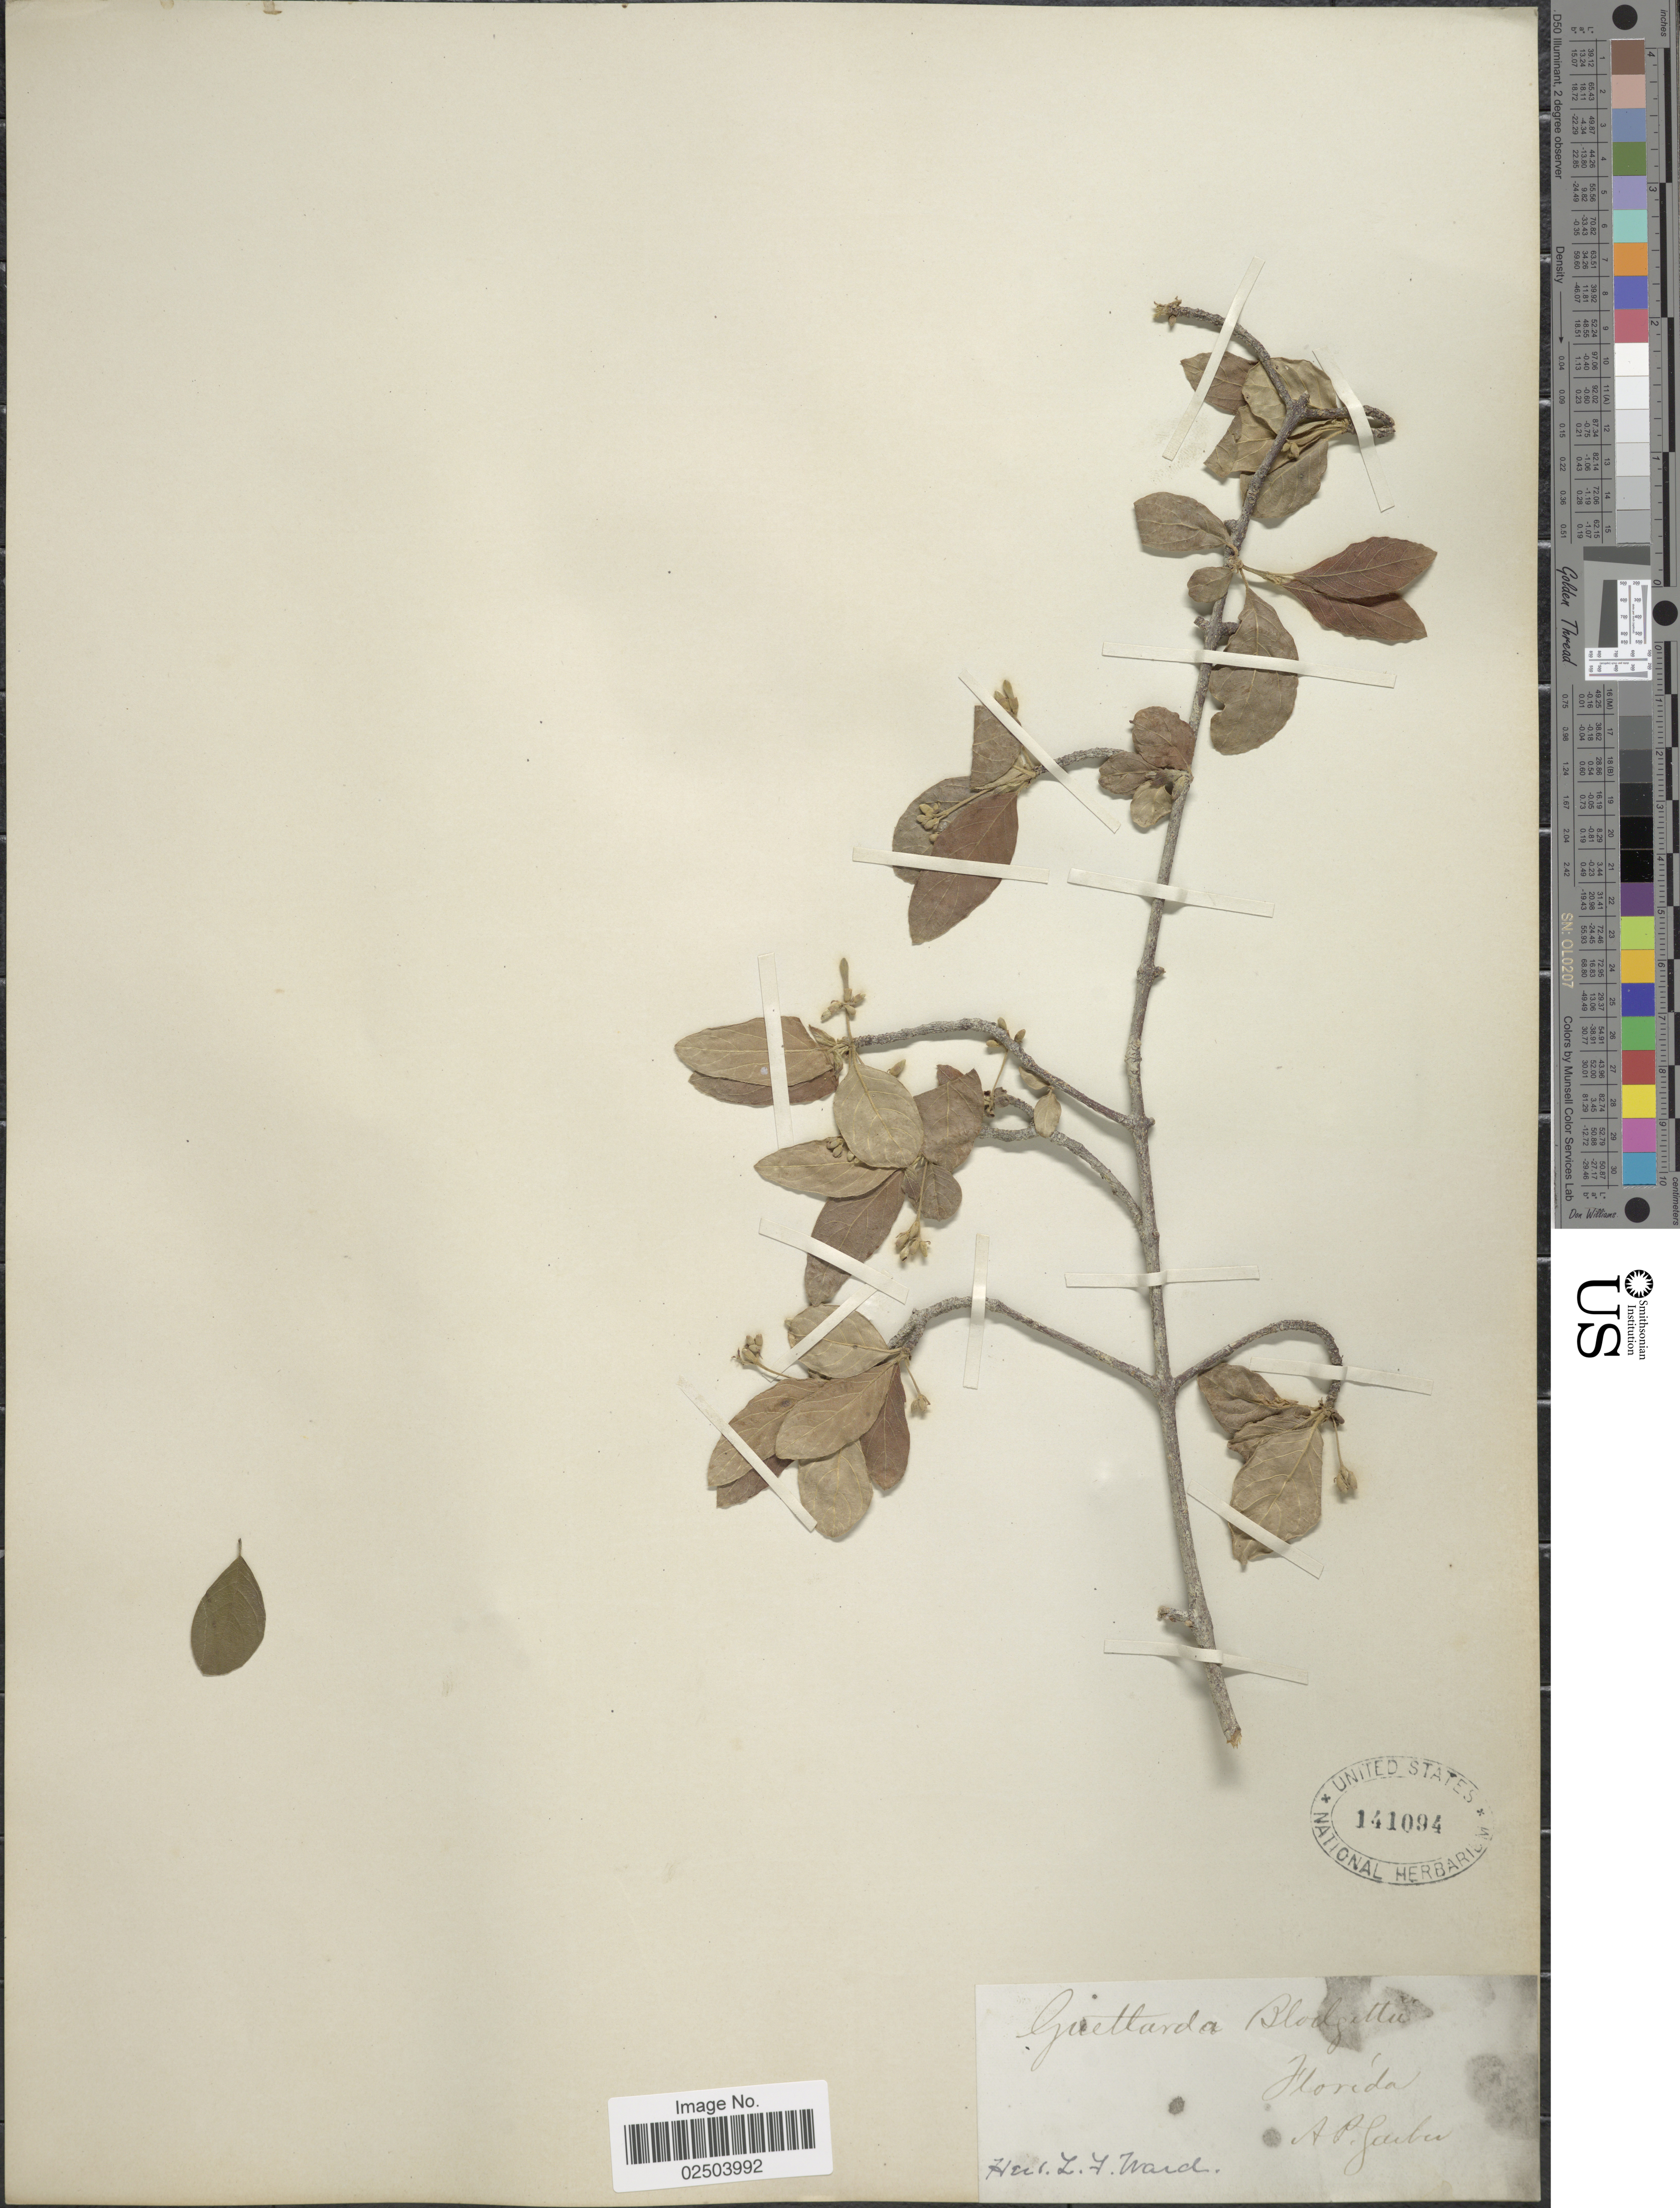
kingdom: Plantae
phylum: Tracheophyta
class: Magnoliopsida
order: Gentianales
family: Rubiaceae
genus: Guettarda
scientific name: Guettarda elliptica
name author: Sw.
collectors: A. P. Garber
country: United States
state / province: Florida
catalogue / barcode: US 141094